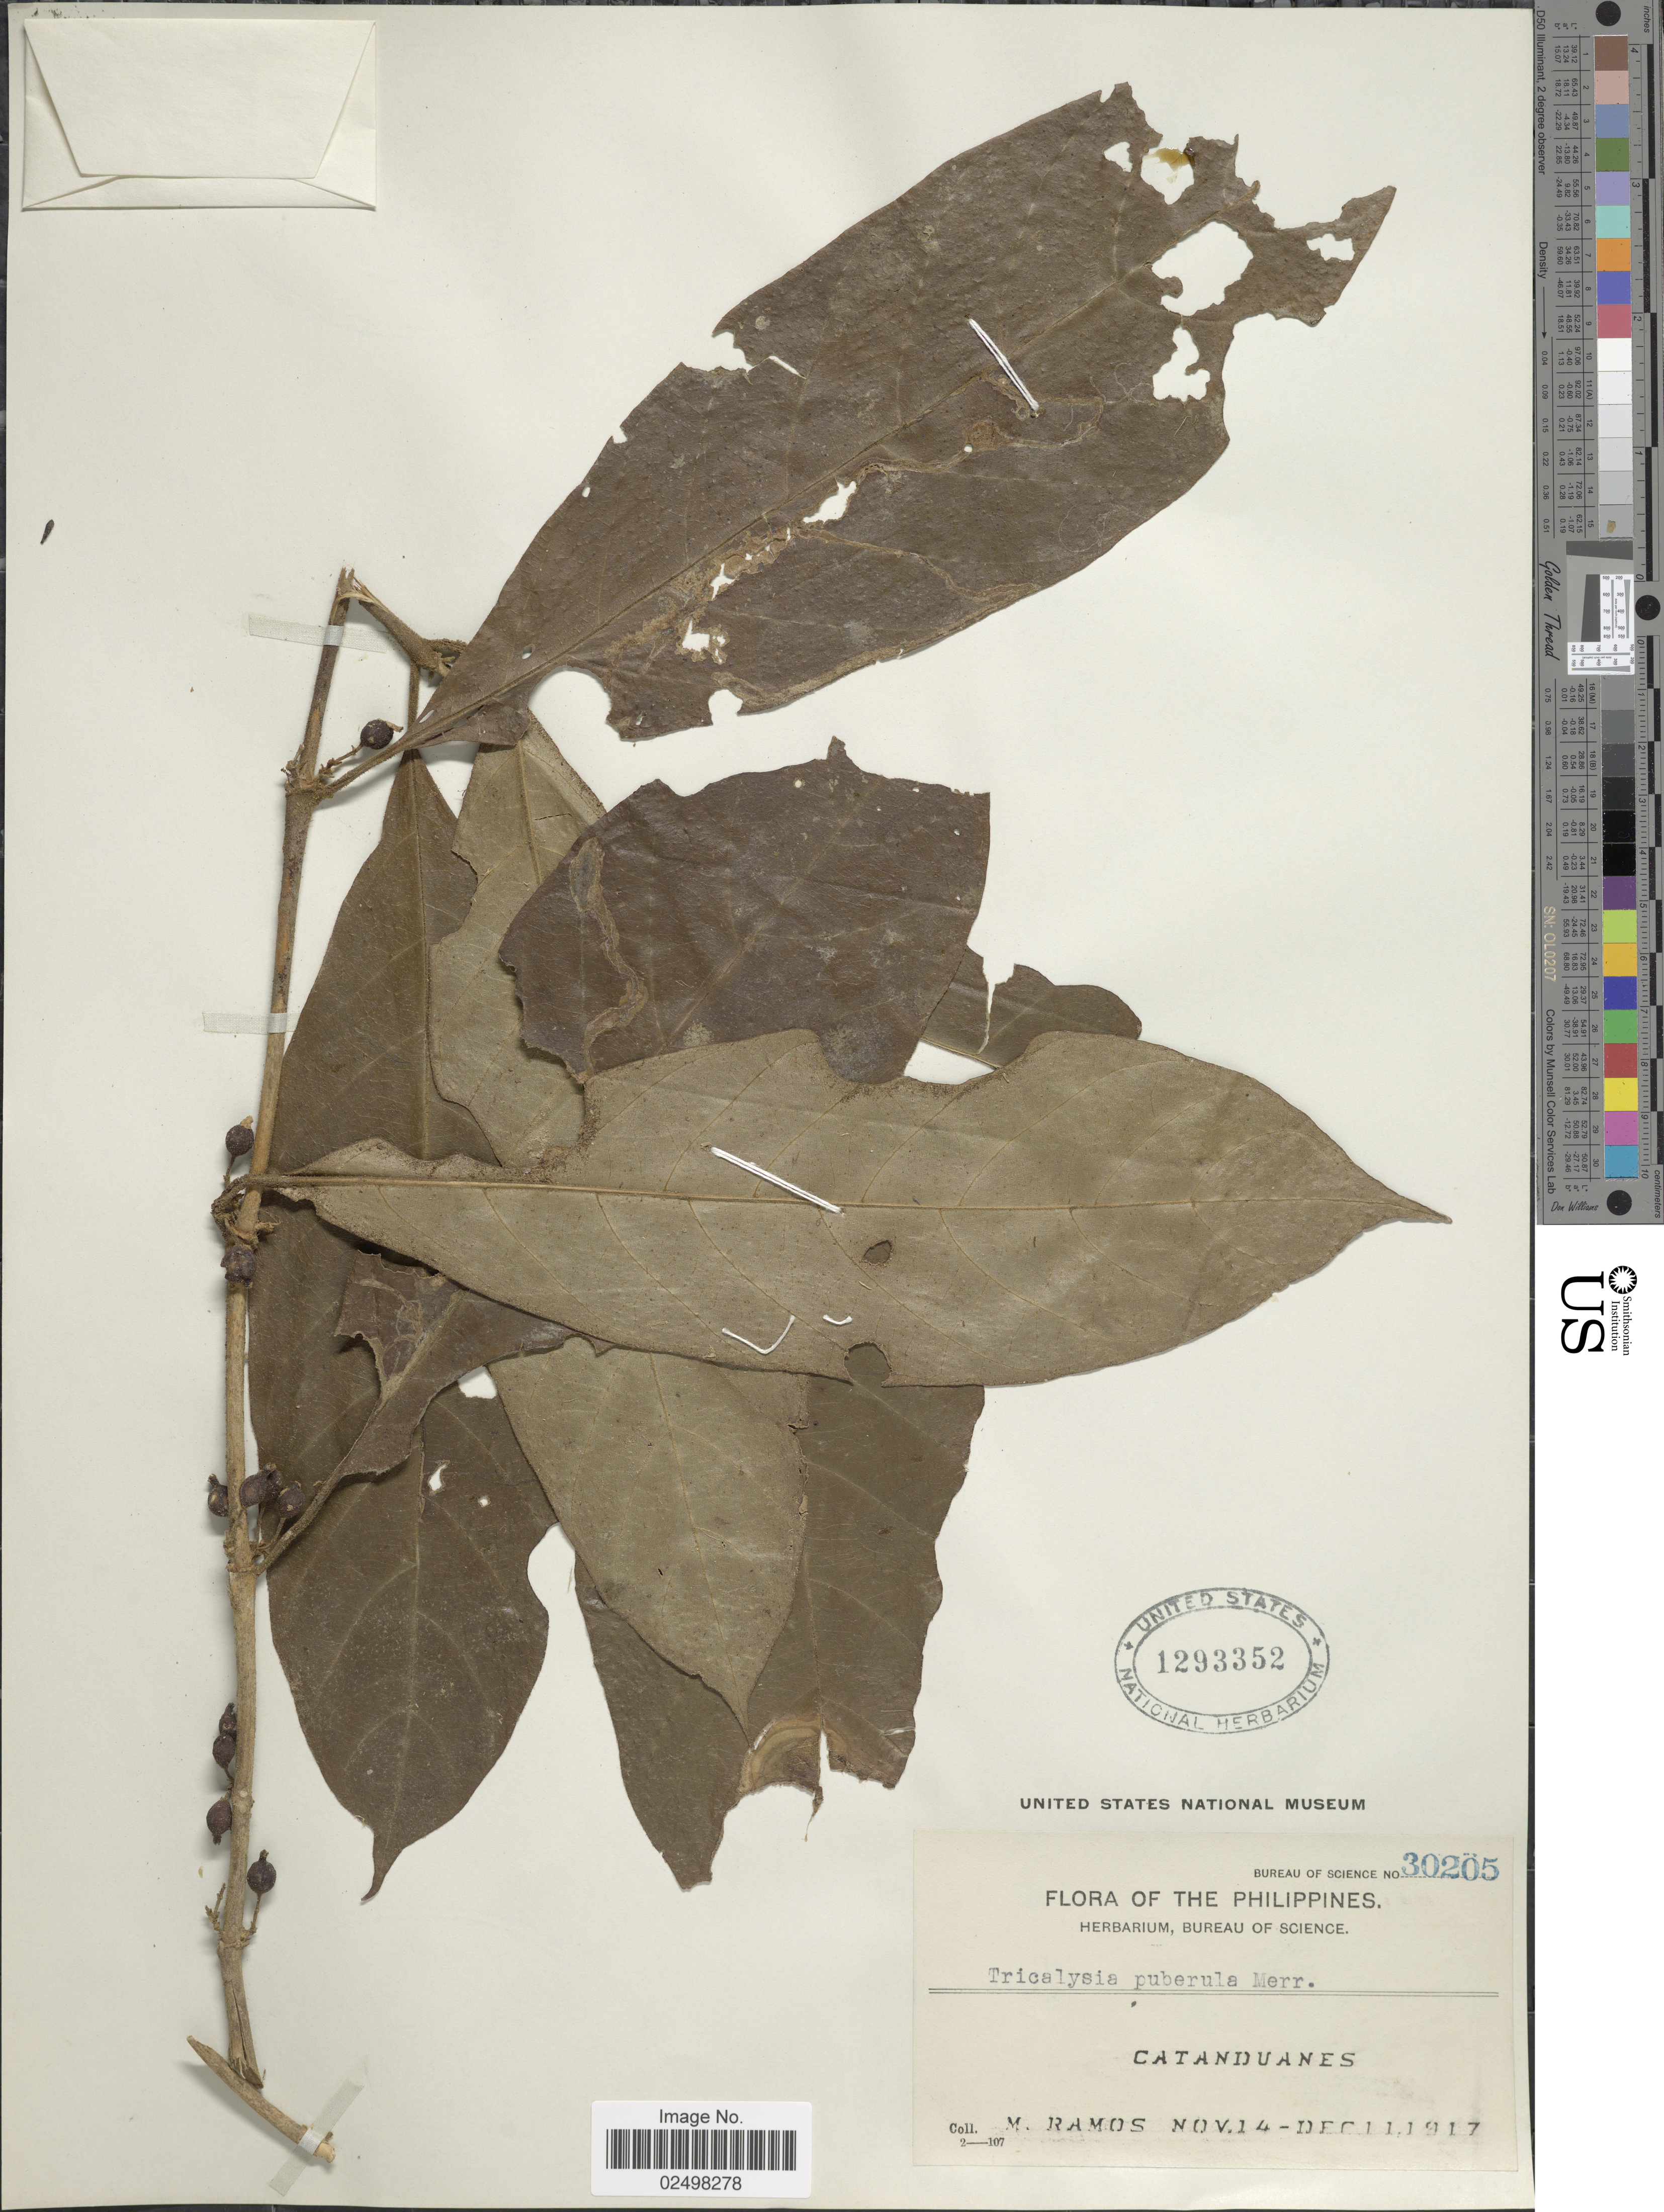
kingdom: Plantae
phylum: Tracheophyta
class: Magnoliopsida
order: Gentianales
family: Rubiaceae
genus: Tricalysia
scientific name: Tricalysia puberula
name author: Merr.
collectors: M. Ramos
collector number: Bureau of Science 30205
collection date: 1917-11-14/1917-12-11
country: Philippines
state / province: Bicol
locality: Catanduanes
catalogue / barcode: US 1293352